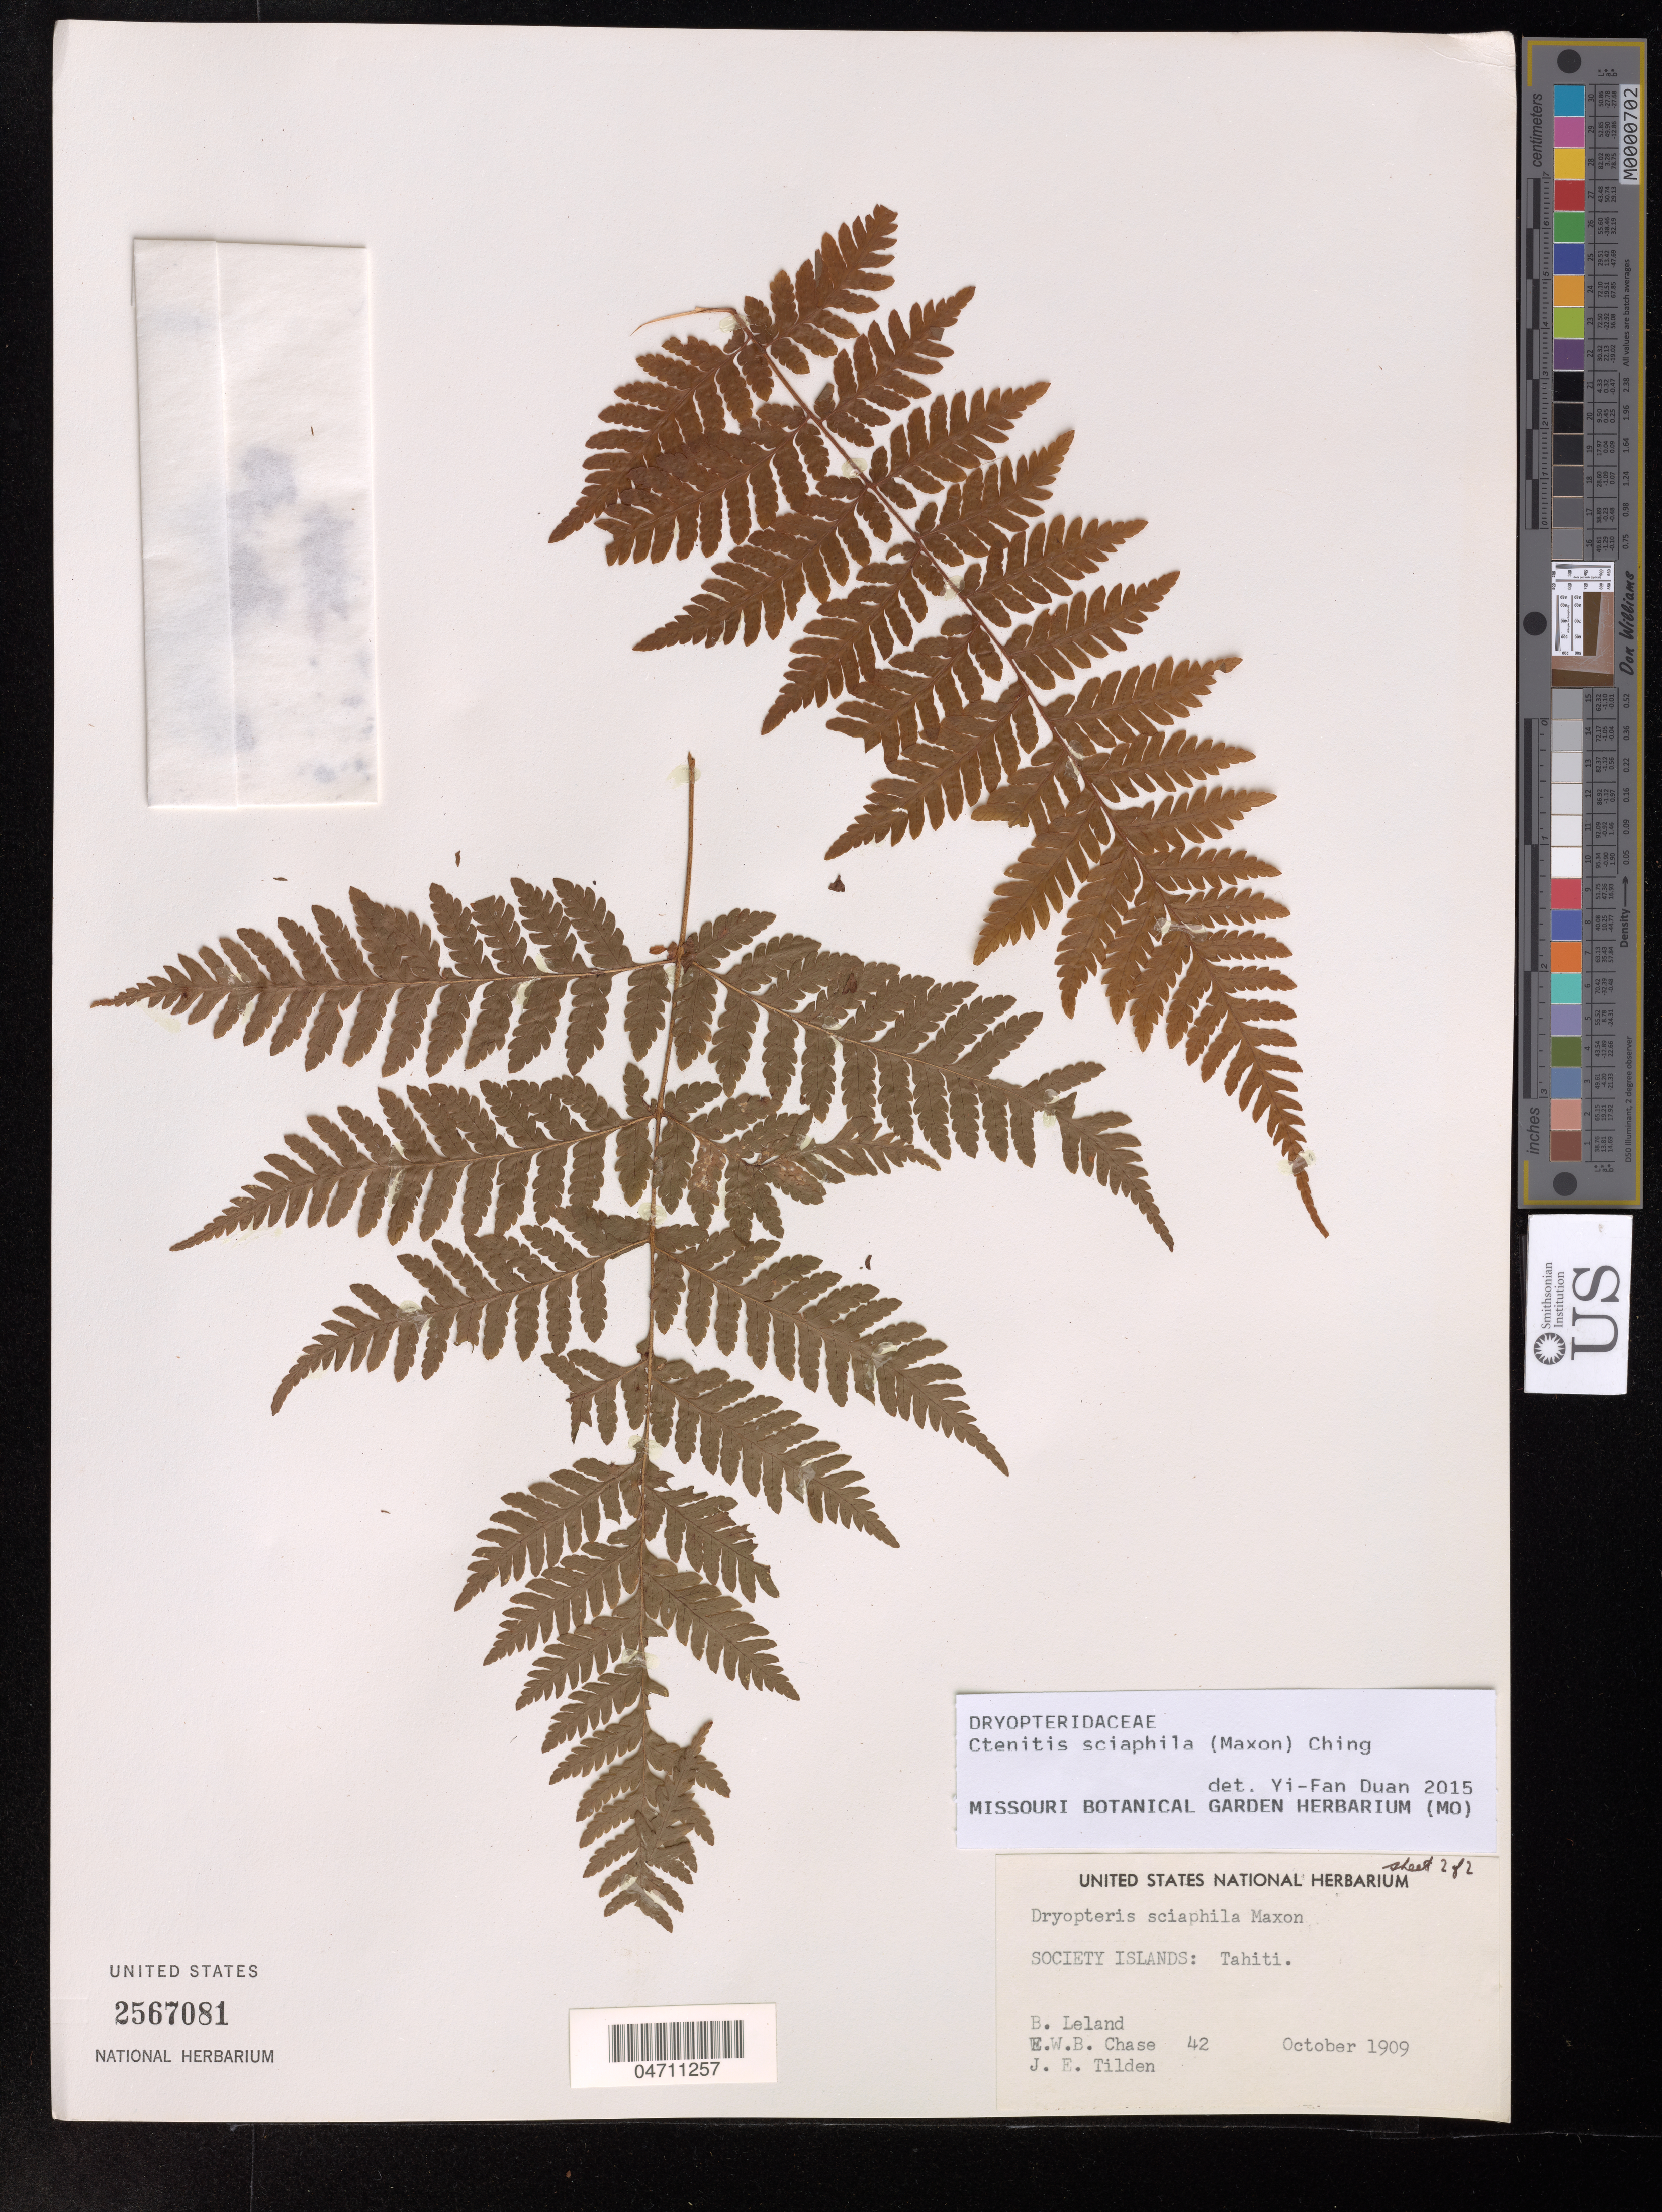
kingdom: Plantae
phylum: Tracheophyta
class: Polypodiopsida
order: Polypodiales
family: Dryopteridaceae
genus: Ctenitis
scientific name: Ctenitis sciaphila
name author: (Maxon) Ching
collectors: B. Leland, E. W. Chase & J. E. Tilden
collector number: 42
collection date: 1909-10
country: French Polynesia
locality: Society Islands: Tahiti.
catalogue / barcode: US 2567081